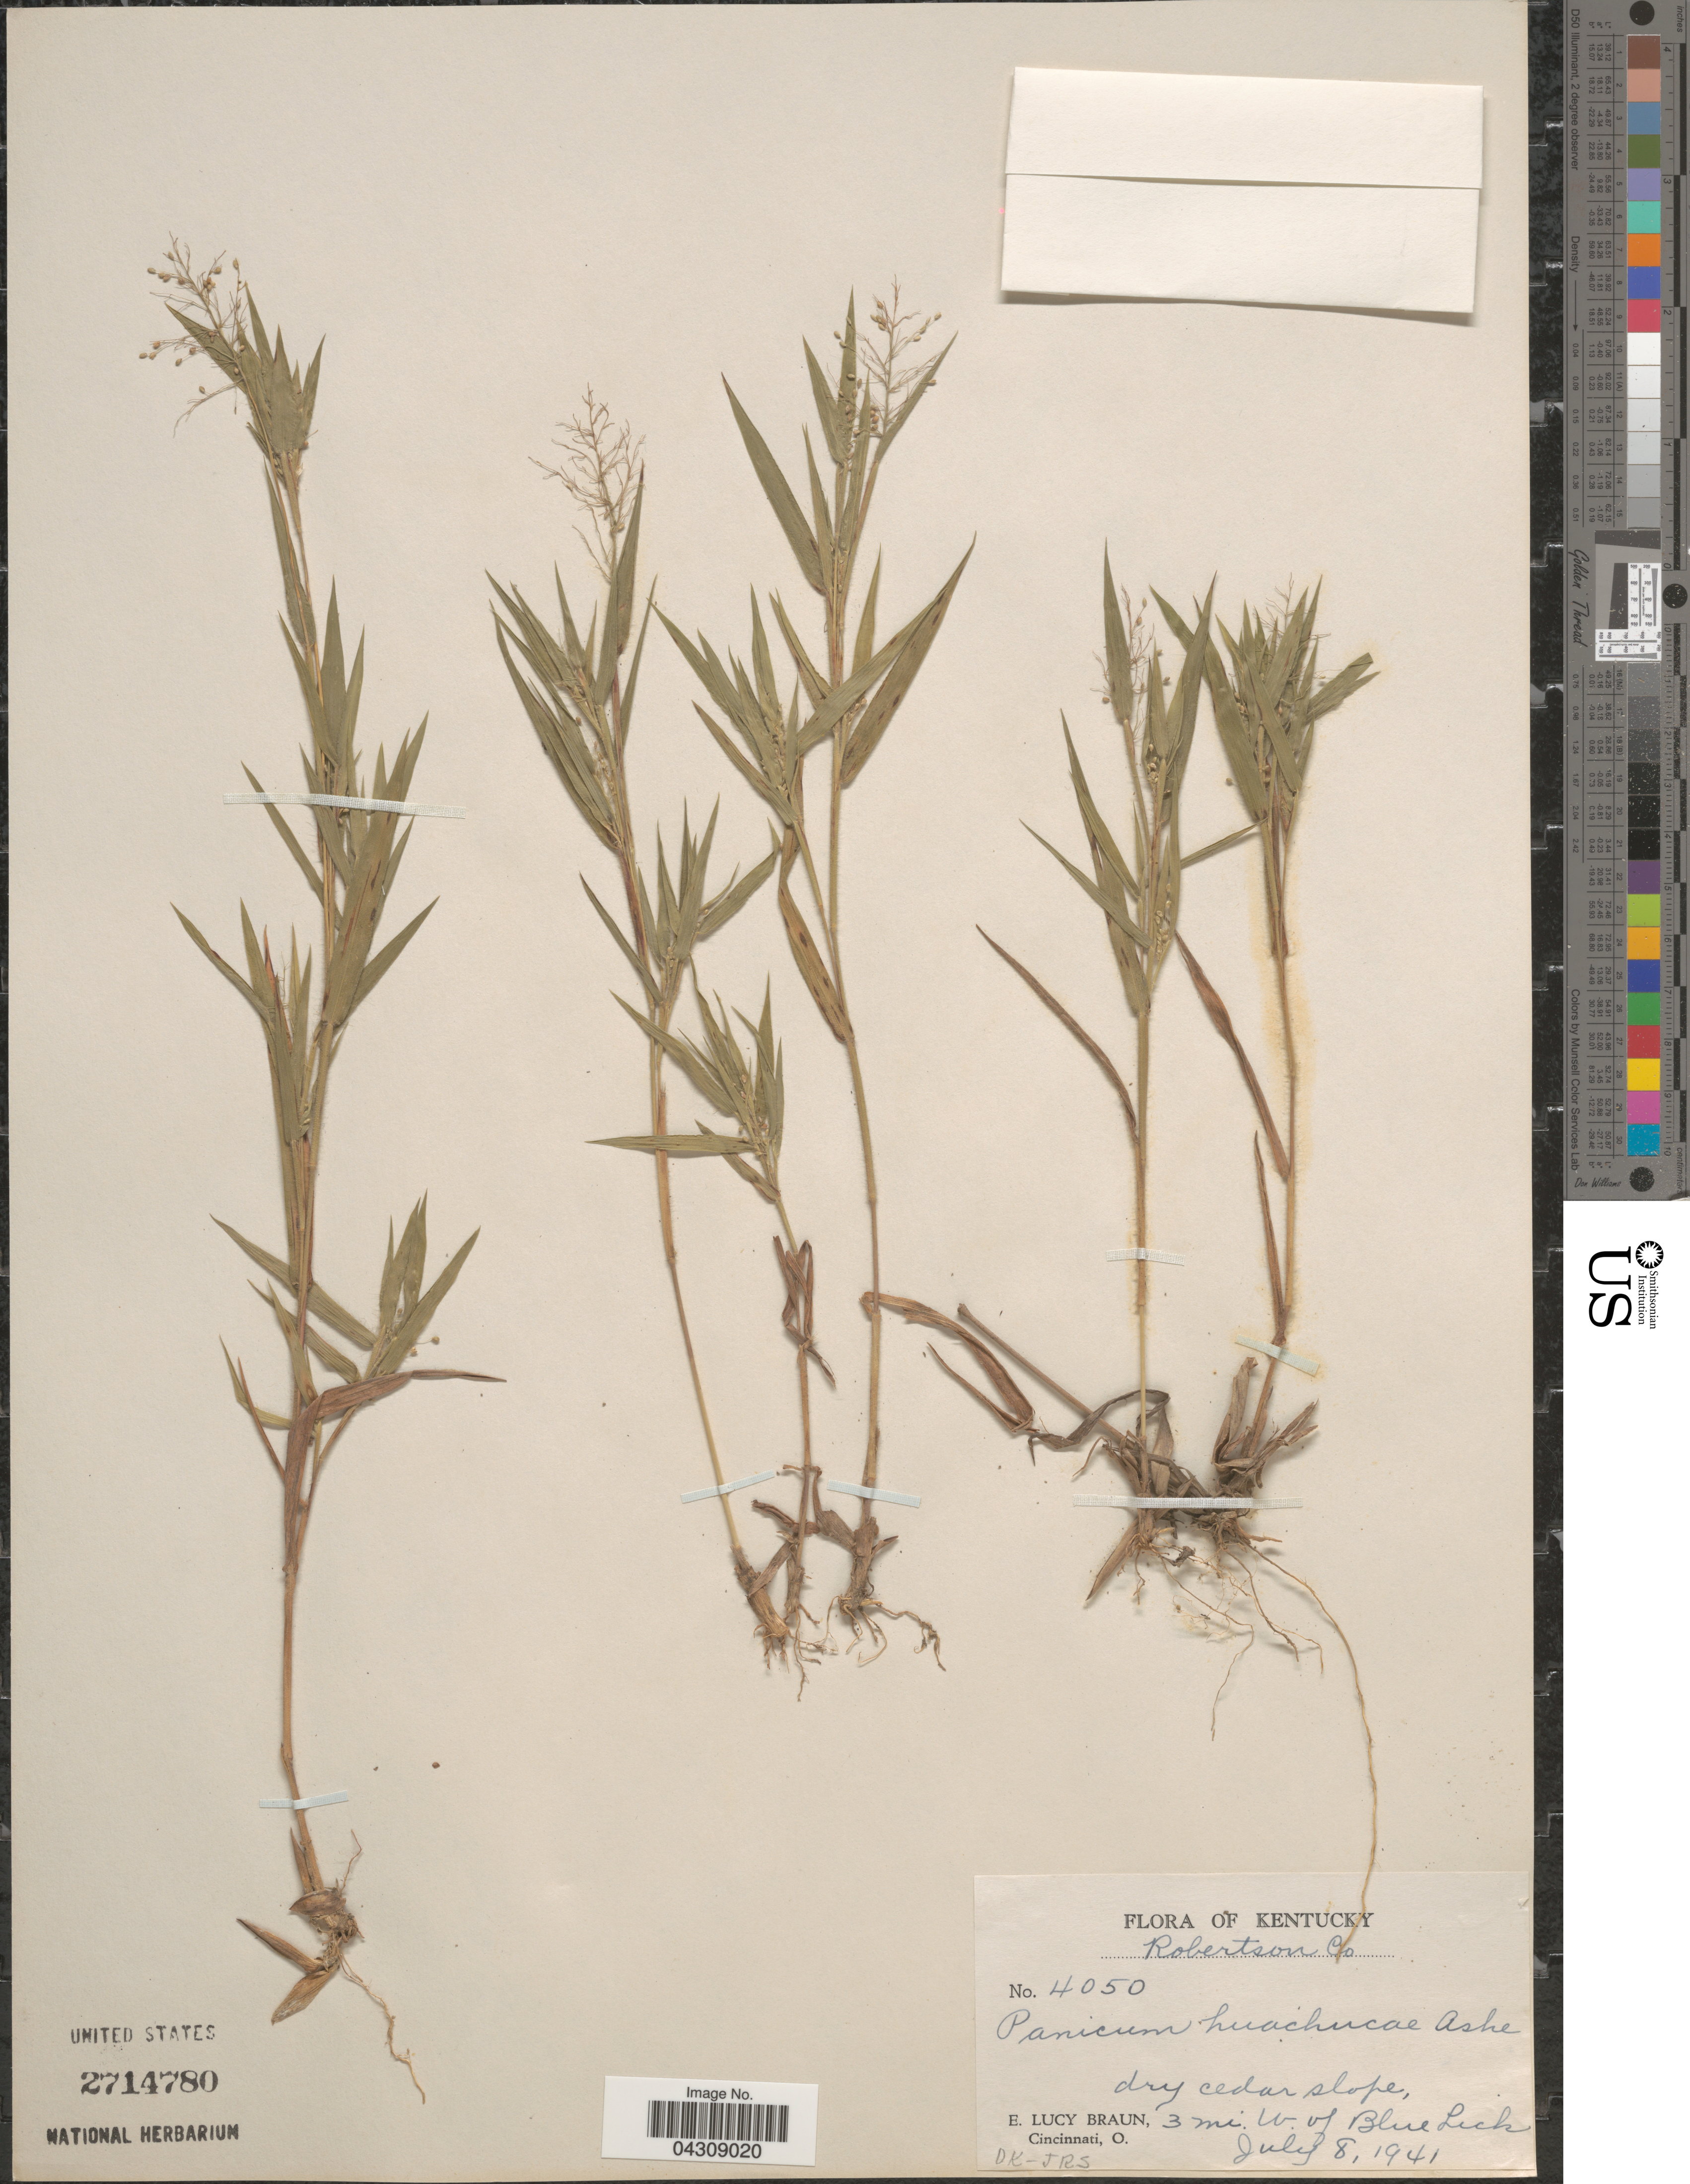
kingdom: Plantae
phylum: Tracheophyta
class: Liliopsida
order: Poales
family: Poaceae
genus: Dichanthelium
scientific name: Dichanthelium acuminatum var. acuminatum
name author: (Sw.) Gould & C.A. Clark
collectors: E. L. Braun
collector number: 4050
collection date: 1941-07-08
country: United States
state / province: Kentucky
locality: Robertson Co. 3 mi. W. of Blue Lick.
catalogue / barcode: US 2714780